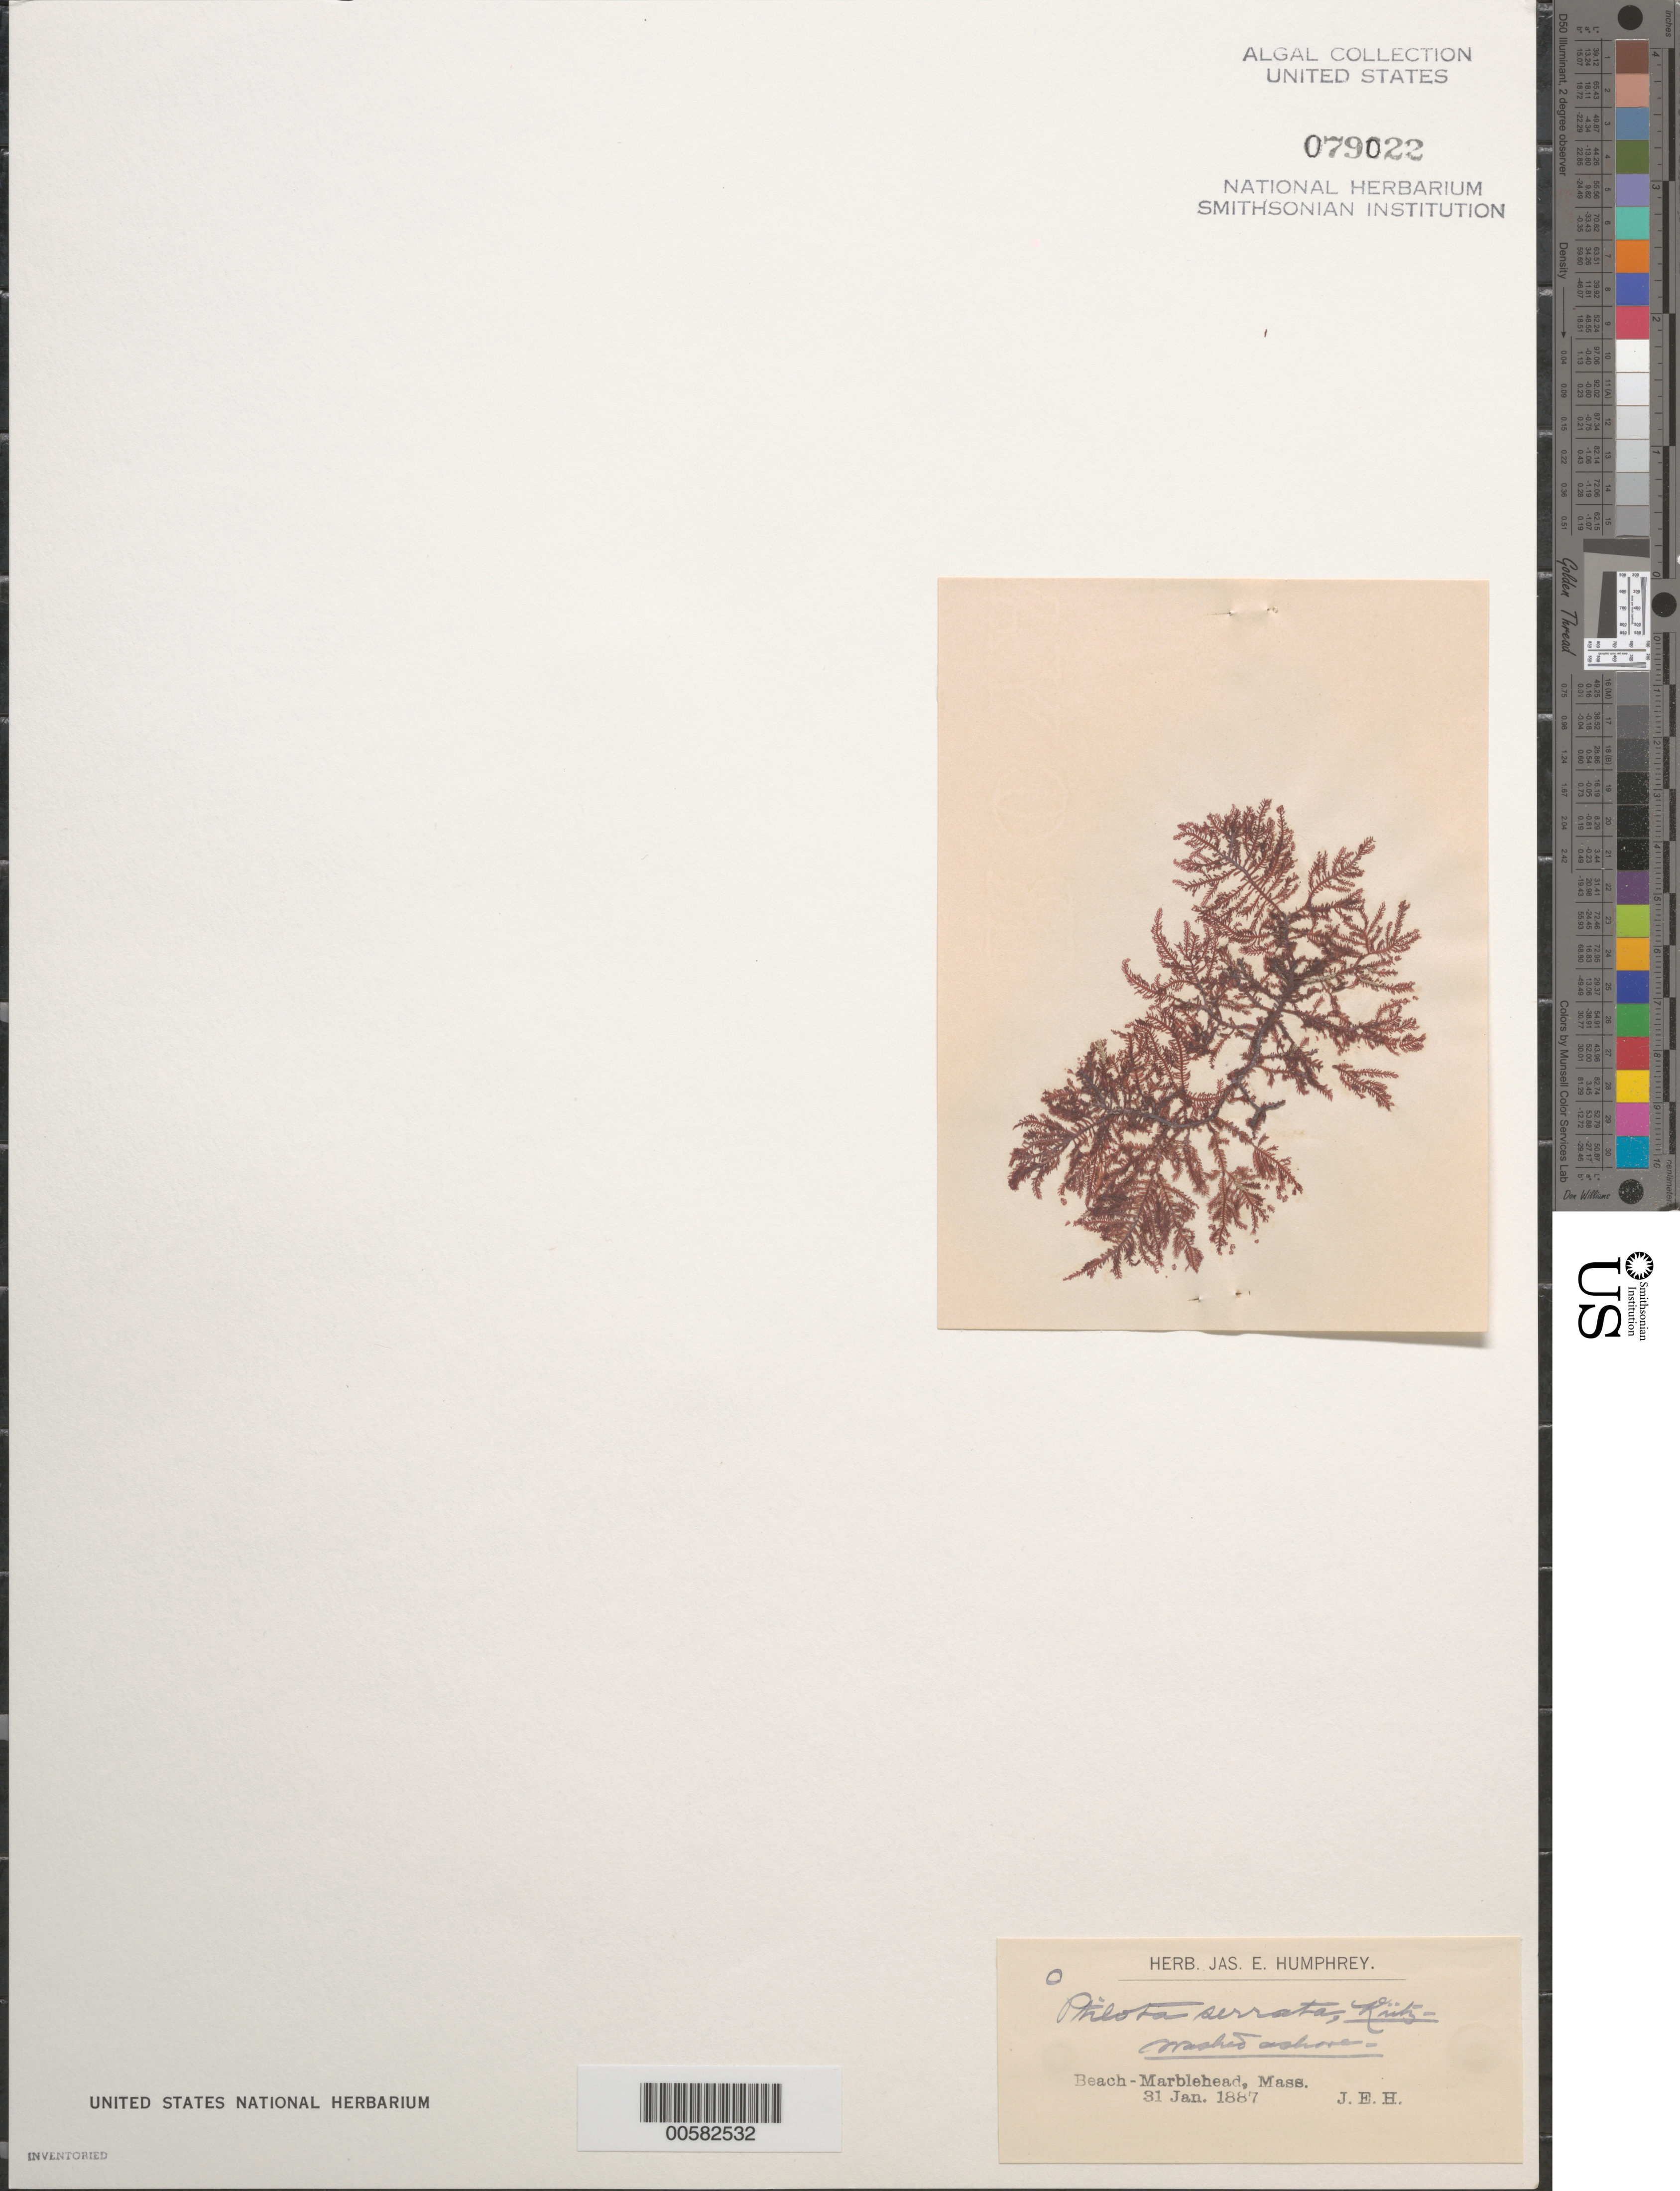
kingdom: Plantae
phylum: Rhodophyta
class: Florideophyceae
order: Ceramiales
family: Wrangeliaceae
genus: Ptilota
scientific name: Ptilota serrata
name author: Kützing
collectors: J. Humphrey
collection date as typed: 31 Jan 1887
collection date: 1887-01-31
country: United States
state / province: Massachusetts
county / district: Essex County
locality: Marblehead Beach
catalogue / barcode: US 79022